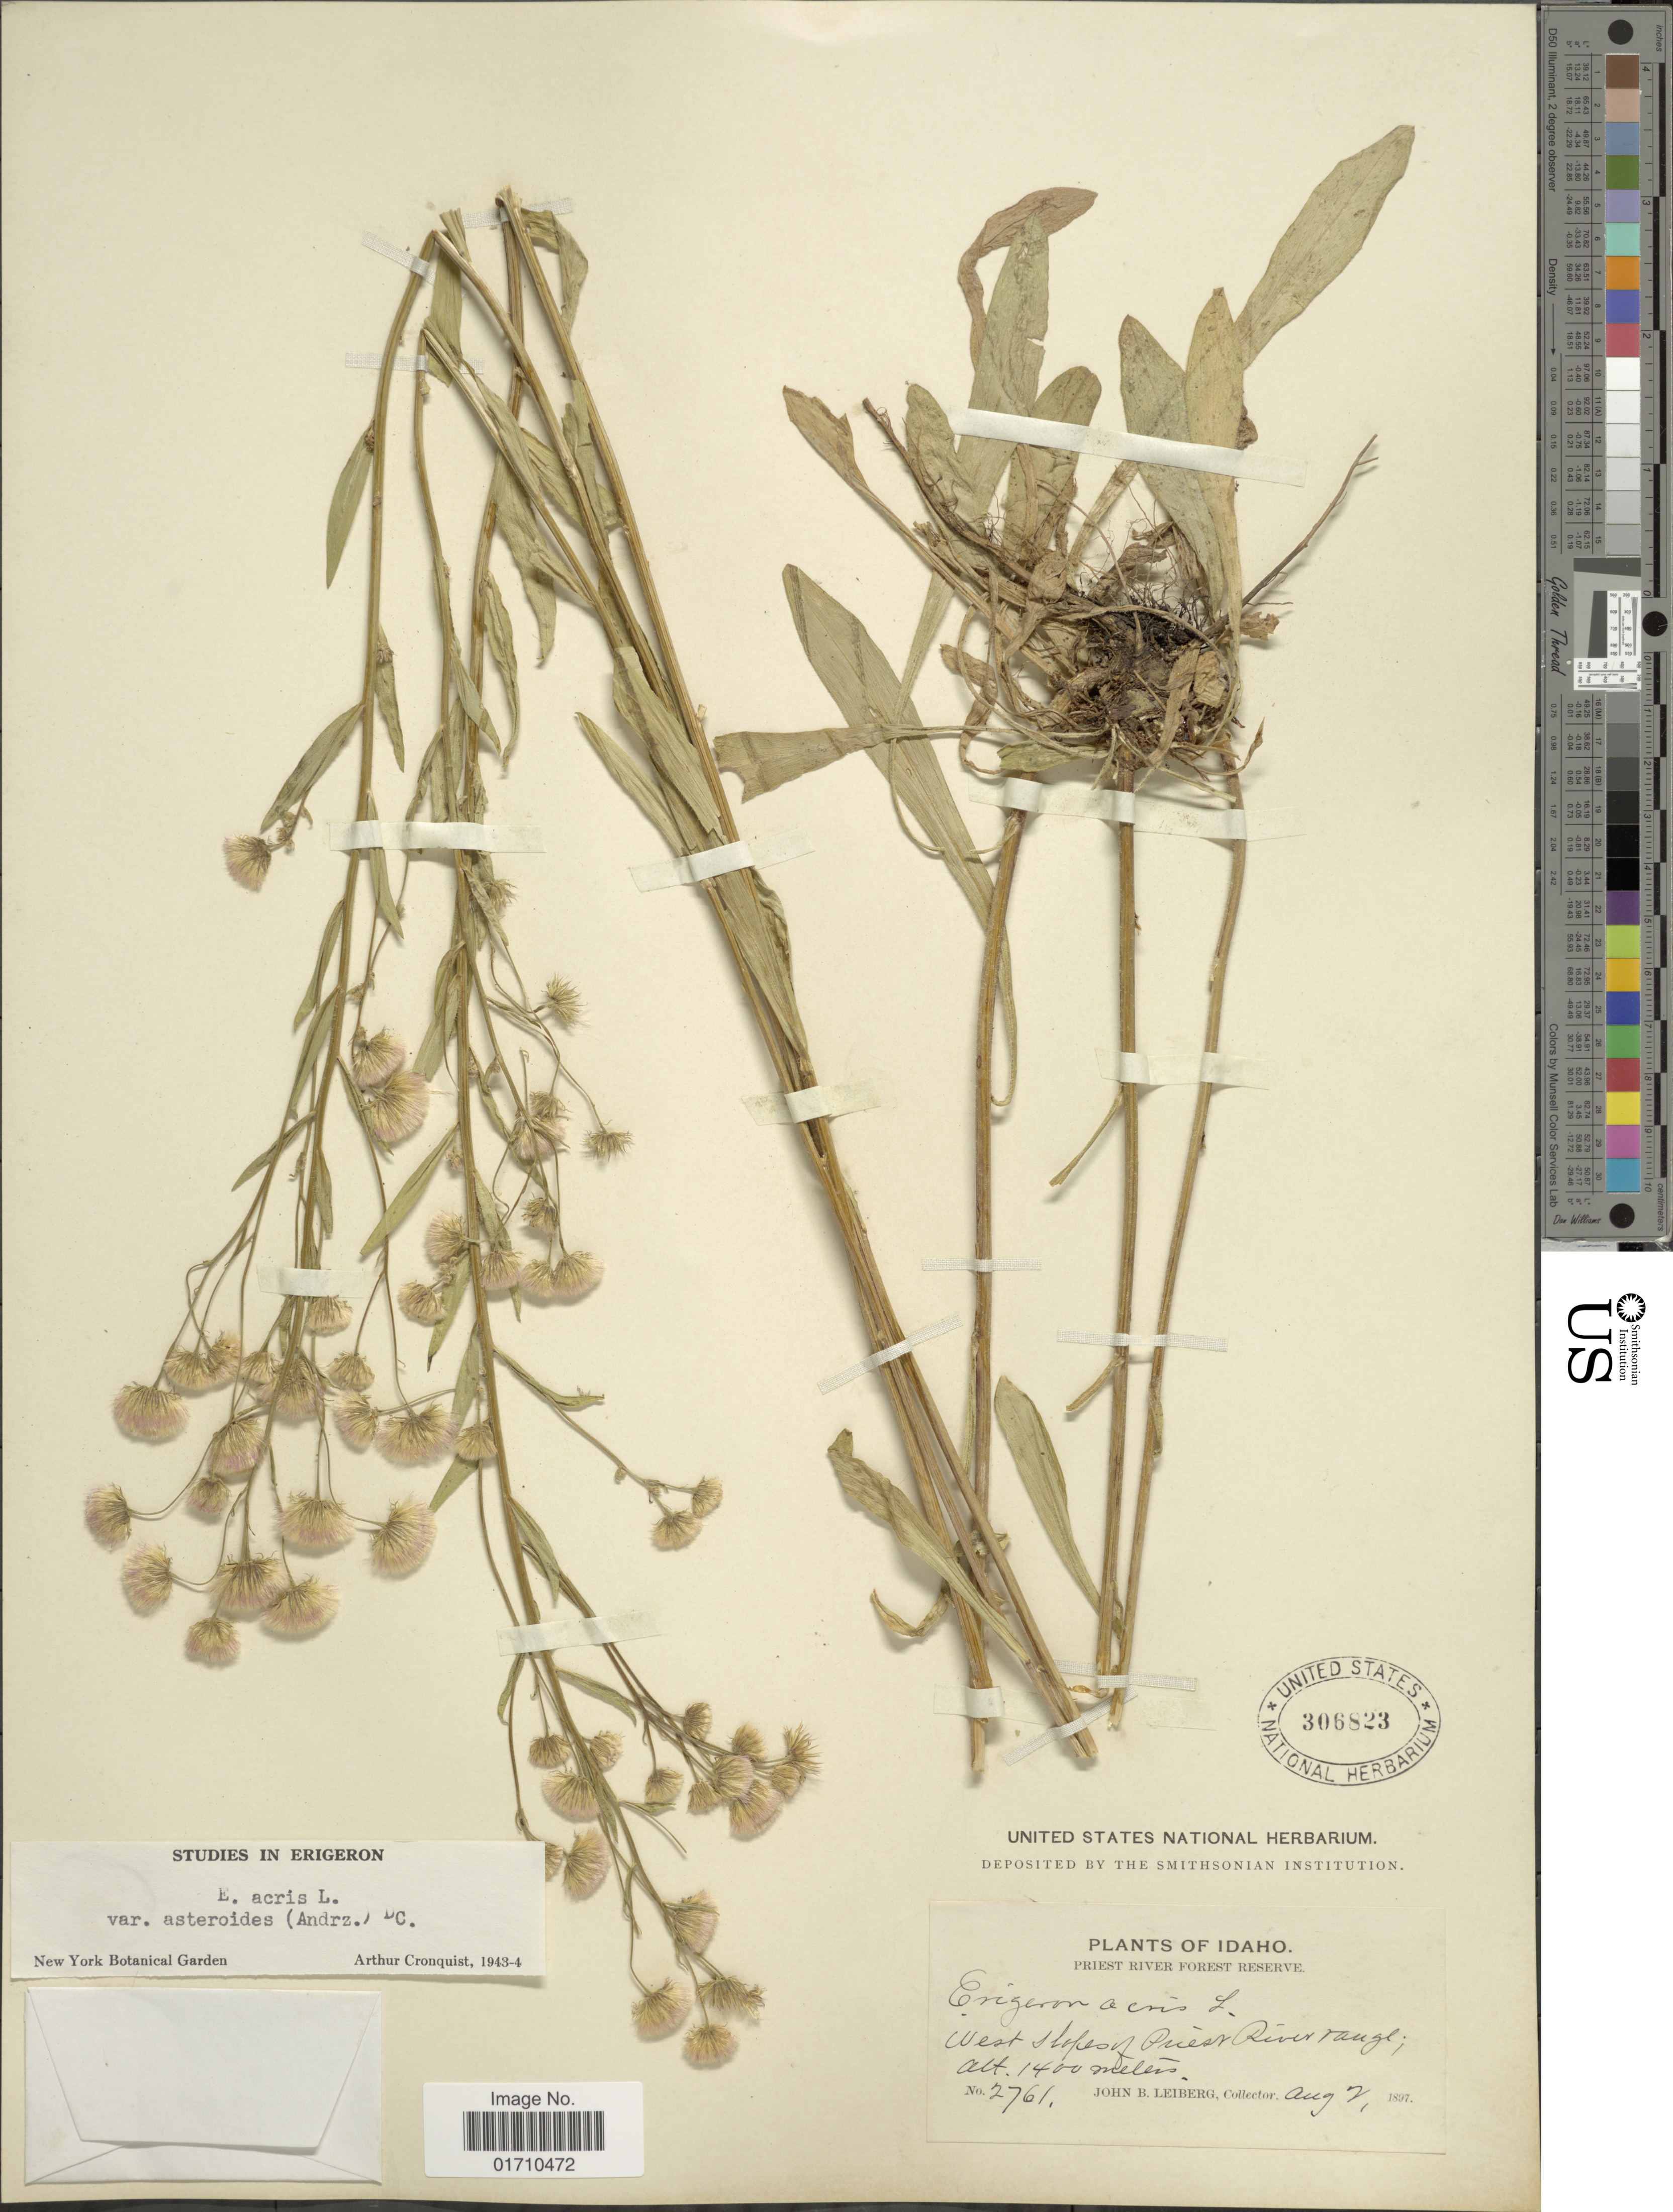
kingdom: Plantae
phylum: Tracheophyta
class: Magnoliopsida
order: Asterales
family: Asteraceae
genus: Erigeron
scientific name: Erigeron acris var. asteroides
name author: (Andrz.) DC.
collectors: J. B. Leiberg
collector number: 2761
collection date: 1897-08-02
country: United States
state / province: Idaho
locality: West slopes of Priest River vaugl, Priest River Forest Reserve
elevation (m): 1400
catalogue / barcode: US 306823